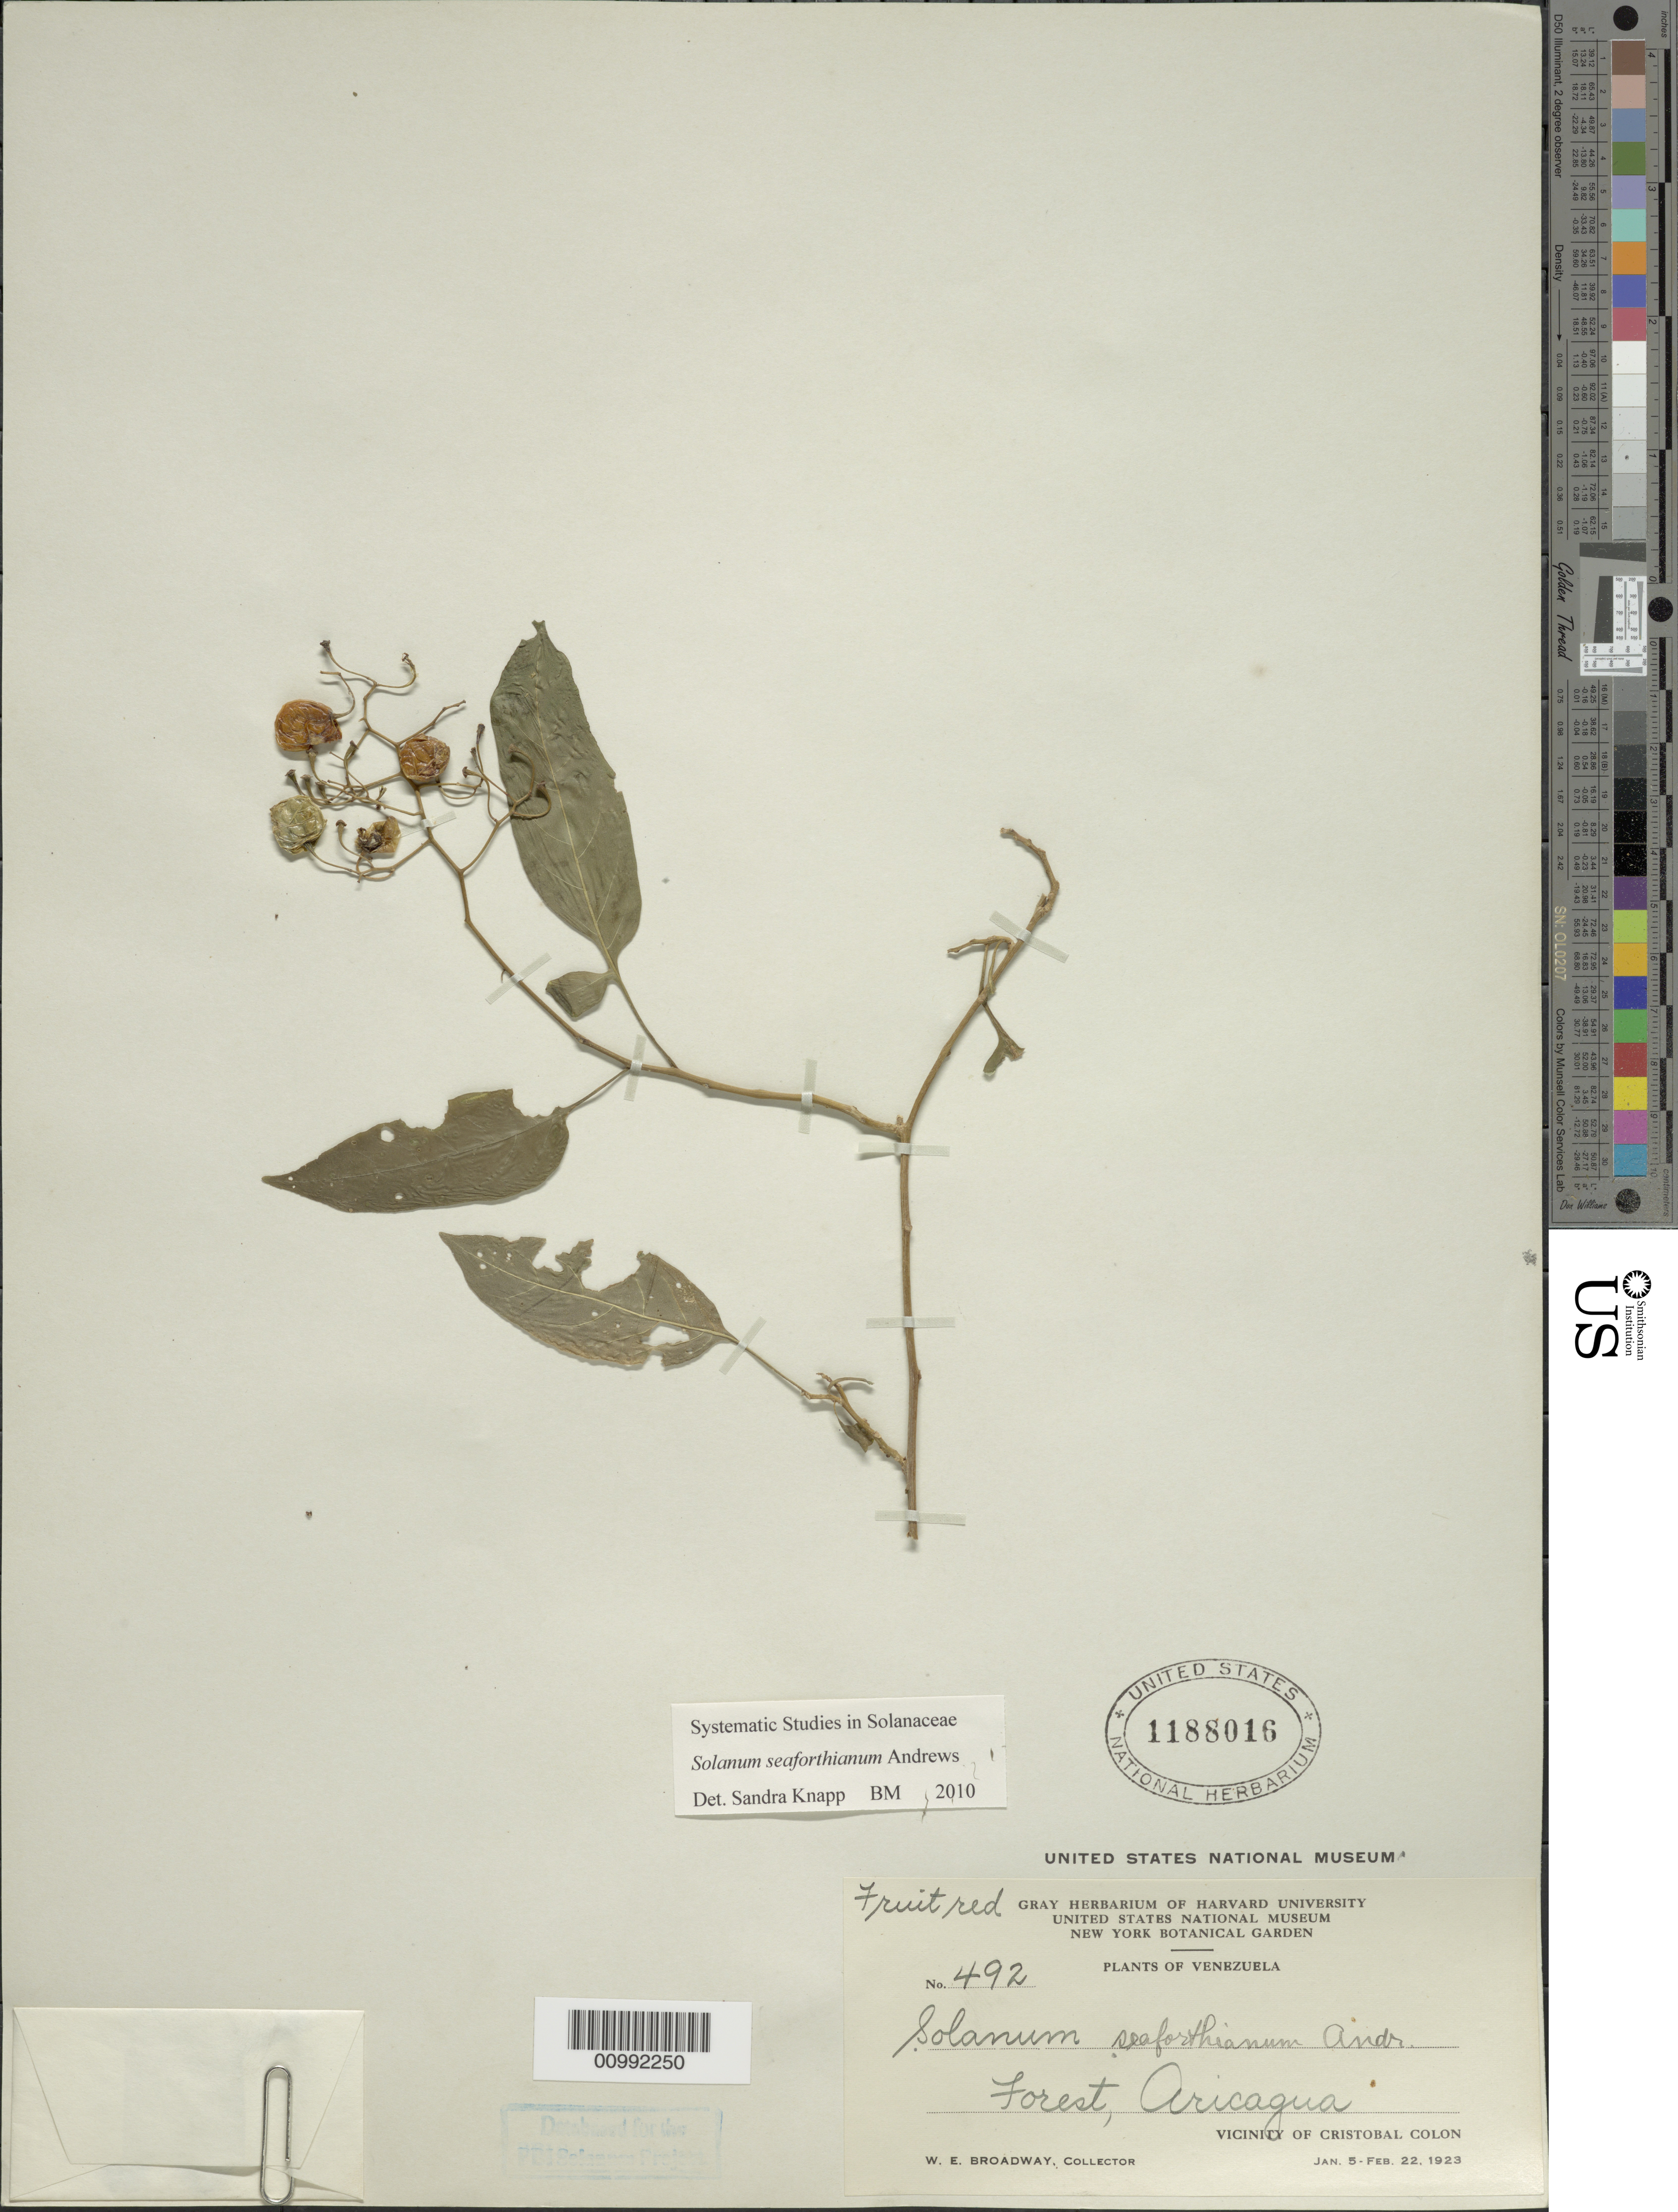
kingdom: Plantae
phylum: Tracheophyta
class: Magnoliopsida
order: Solanales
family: Solanaceae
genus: Solanum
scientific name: Solanum seaforthianum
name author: Andrews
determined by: Knapp, S. D.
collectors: W. E. Broadway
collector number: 492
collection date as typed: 5 Jan 1923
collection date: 1923-01-05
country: Venezuela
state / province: Mérida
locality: vicinity of Cristobal Colon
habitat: forest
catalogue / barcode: US 1188016